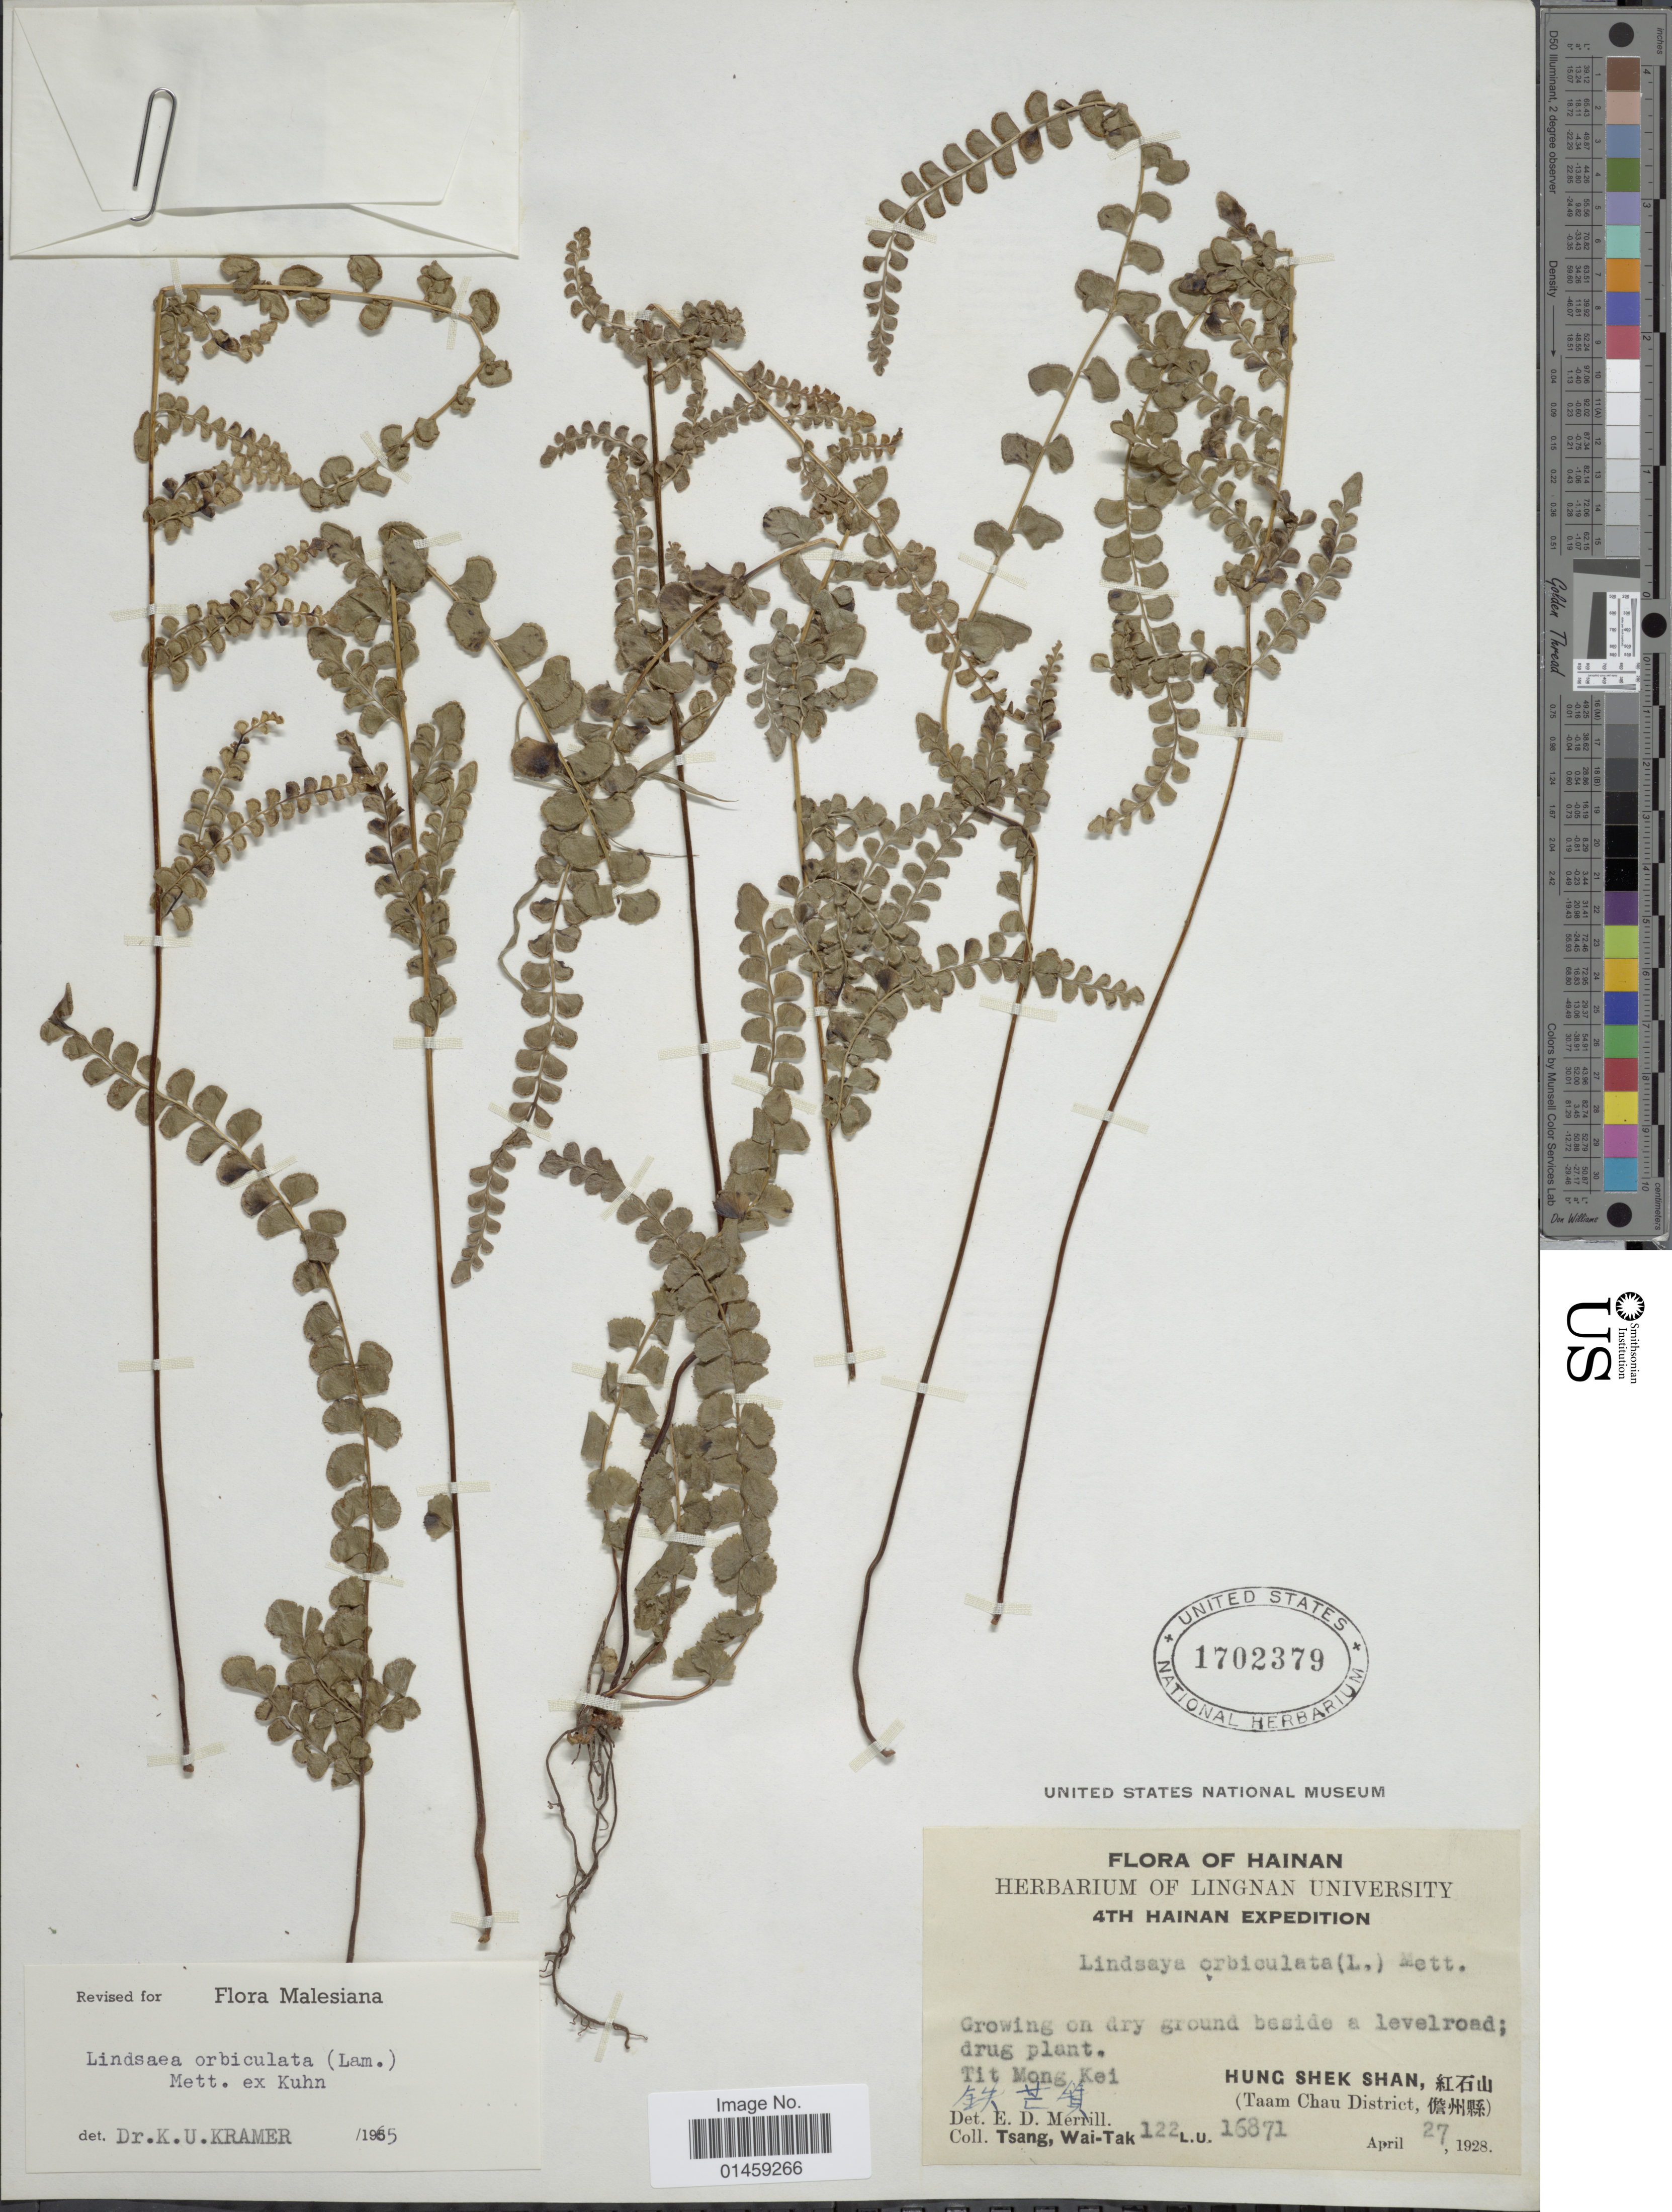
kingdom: Plantae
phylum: Tracheophyta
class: Polypodiopsida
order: Polypodiales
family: Lindsaeaceae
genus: Lindsaea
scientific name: Lindsaea orbiculata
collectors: W. T. Tsang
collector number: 122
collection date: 1928-04-27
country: China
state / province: Hainan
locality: Tit Mong Kei. Hung Shek Shan, (Taam Chau District).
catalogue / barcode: US 1702379